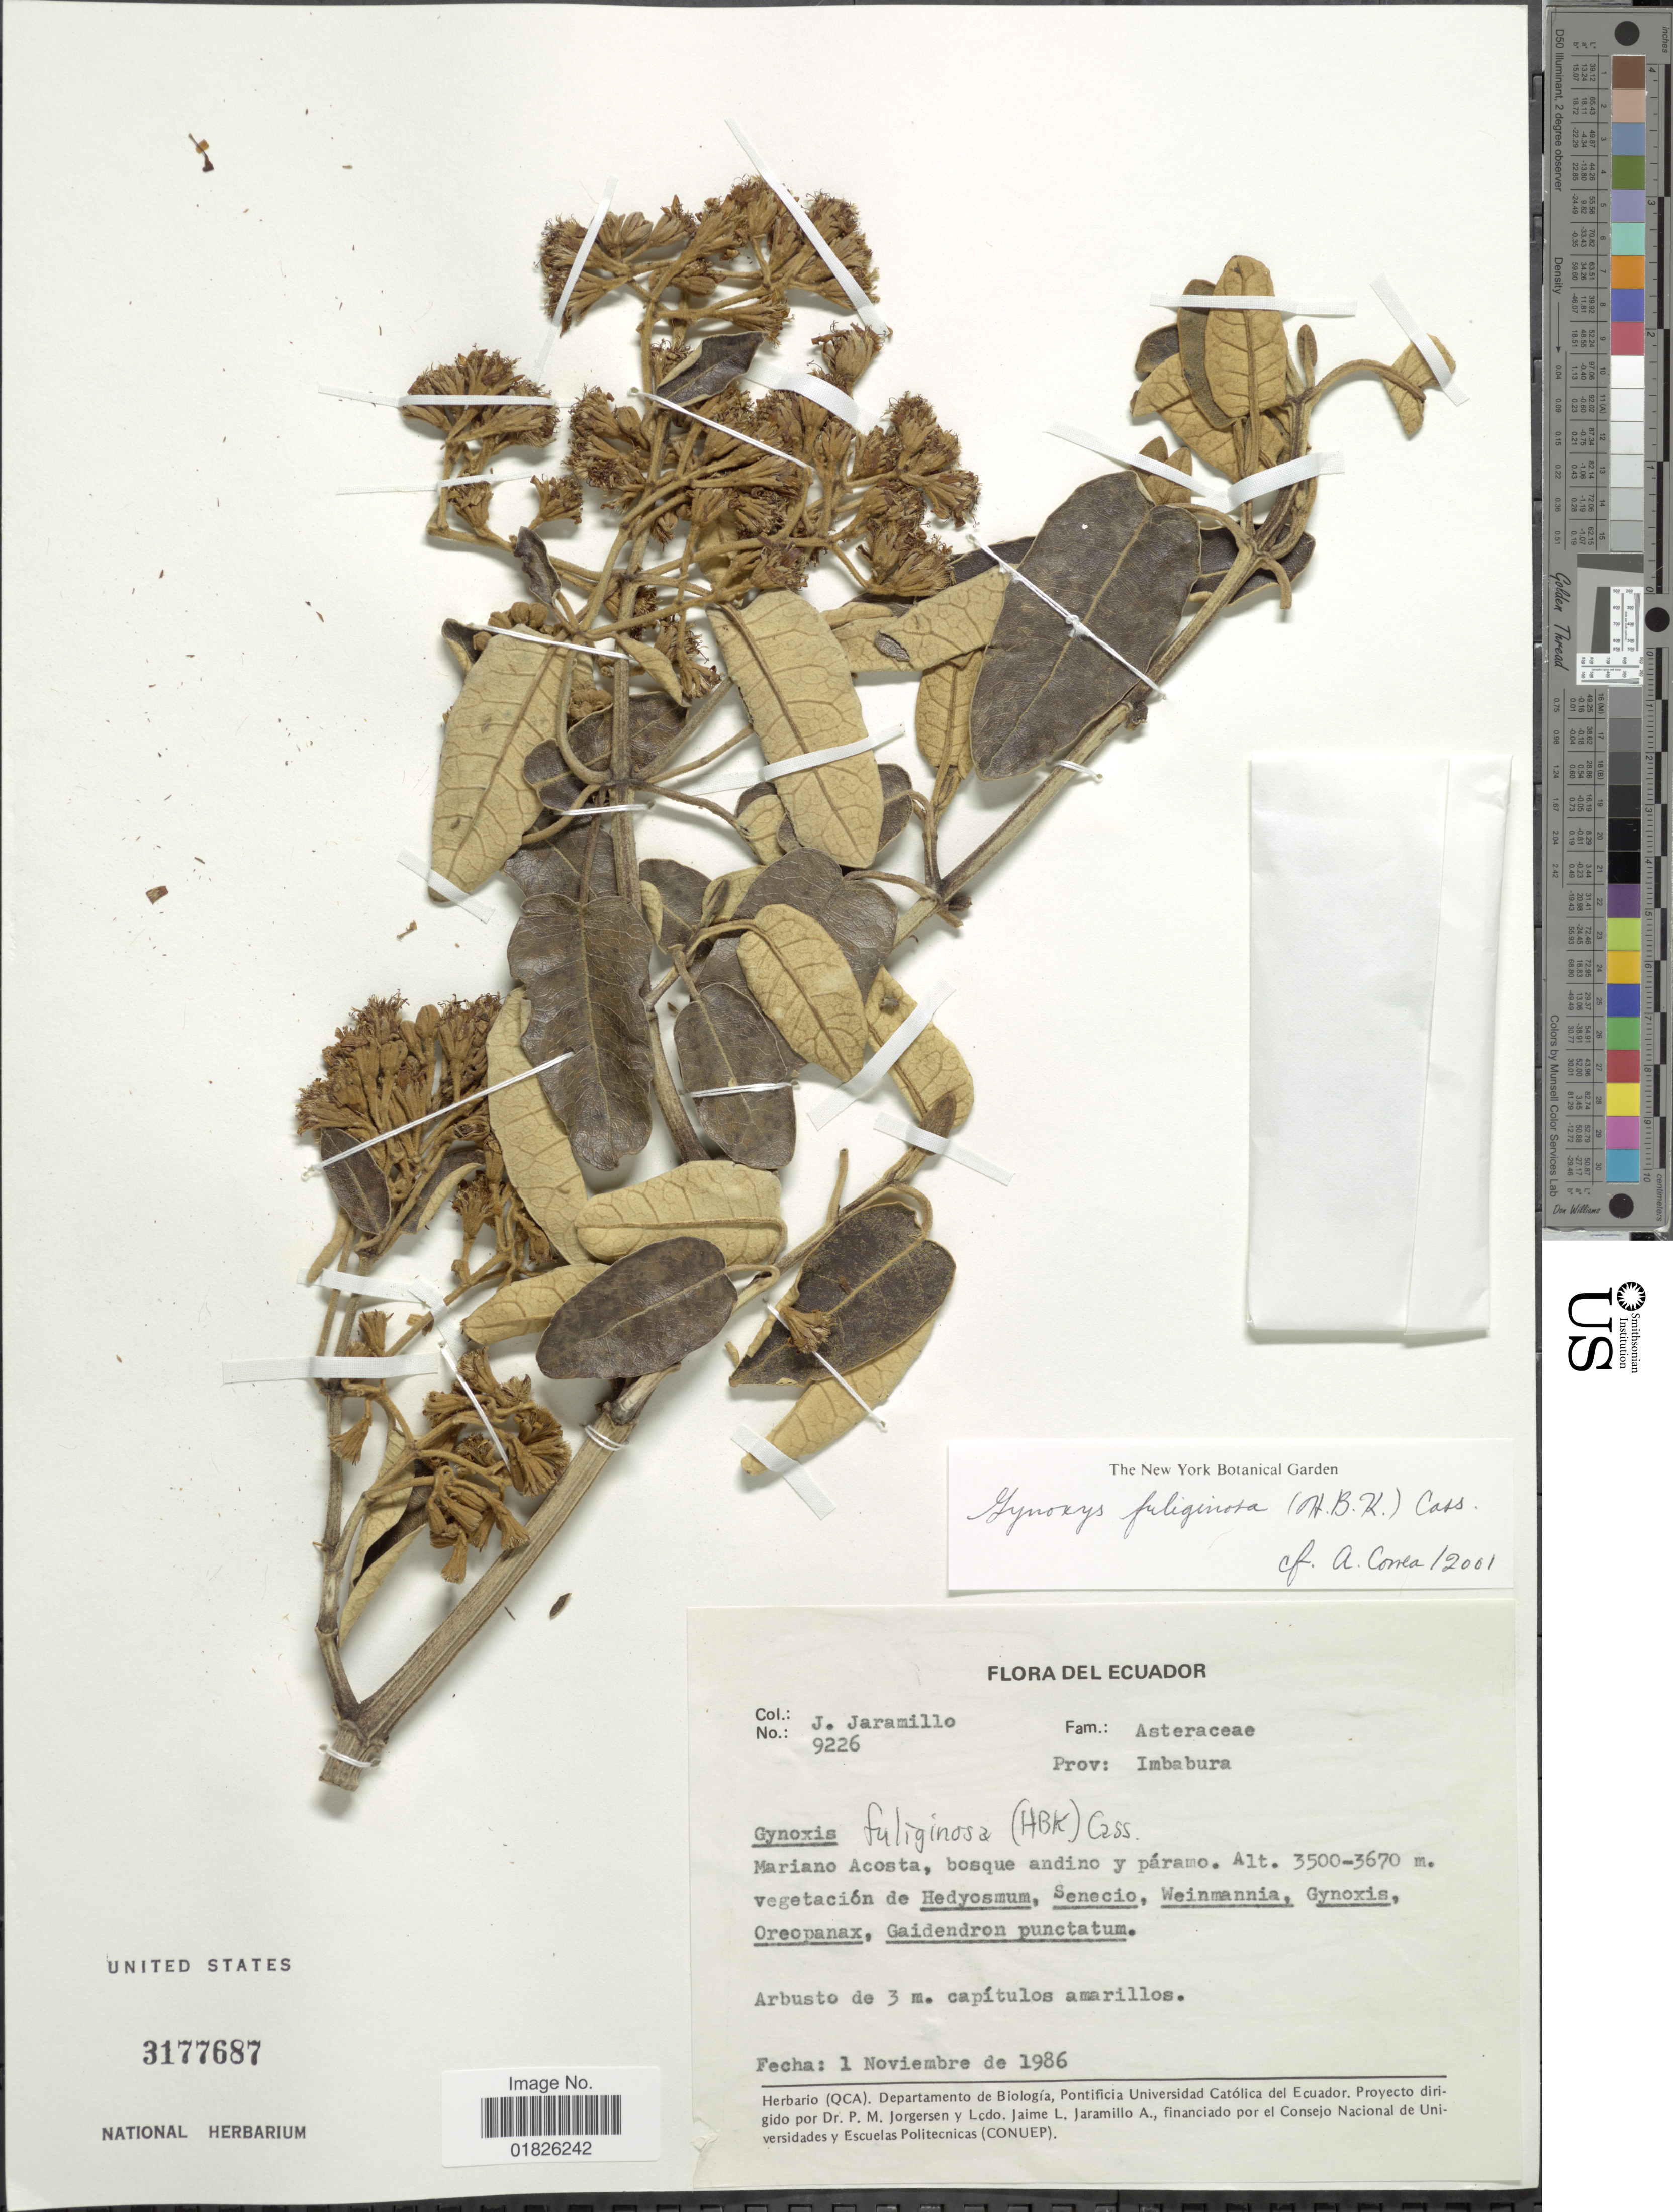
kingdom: Plantae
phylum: Tracheophyta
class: Magnoliopsida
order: Asterales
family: Asteraceae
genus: Gynoxys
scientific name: Gynoxys fuliginosa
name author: Cass.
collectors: J. Jaramillo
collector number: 9226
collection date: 1986-11-01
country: Ecuador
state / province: Imbabura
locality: Mariano Acosta, bosque andino y paramo.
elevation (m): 3500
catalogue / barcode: US 3177687